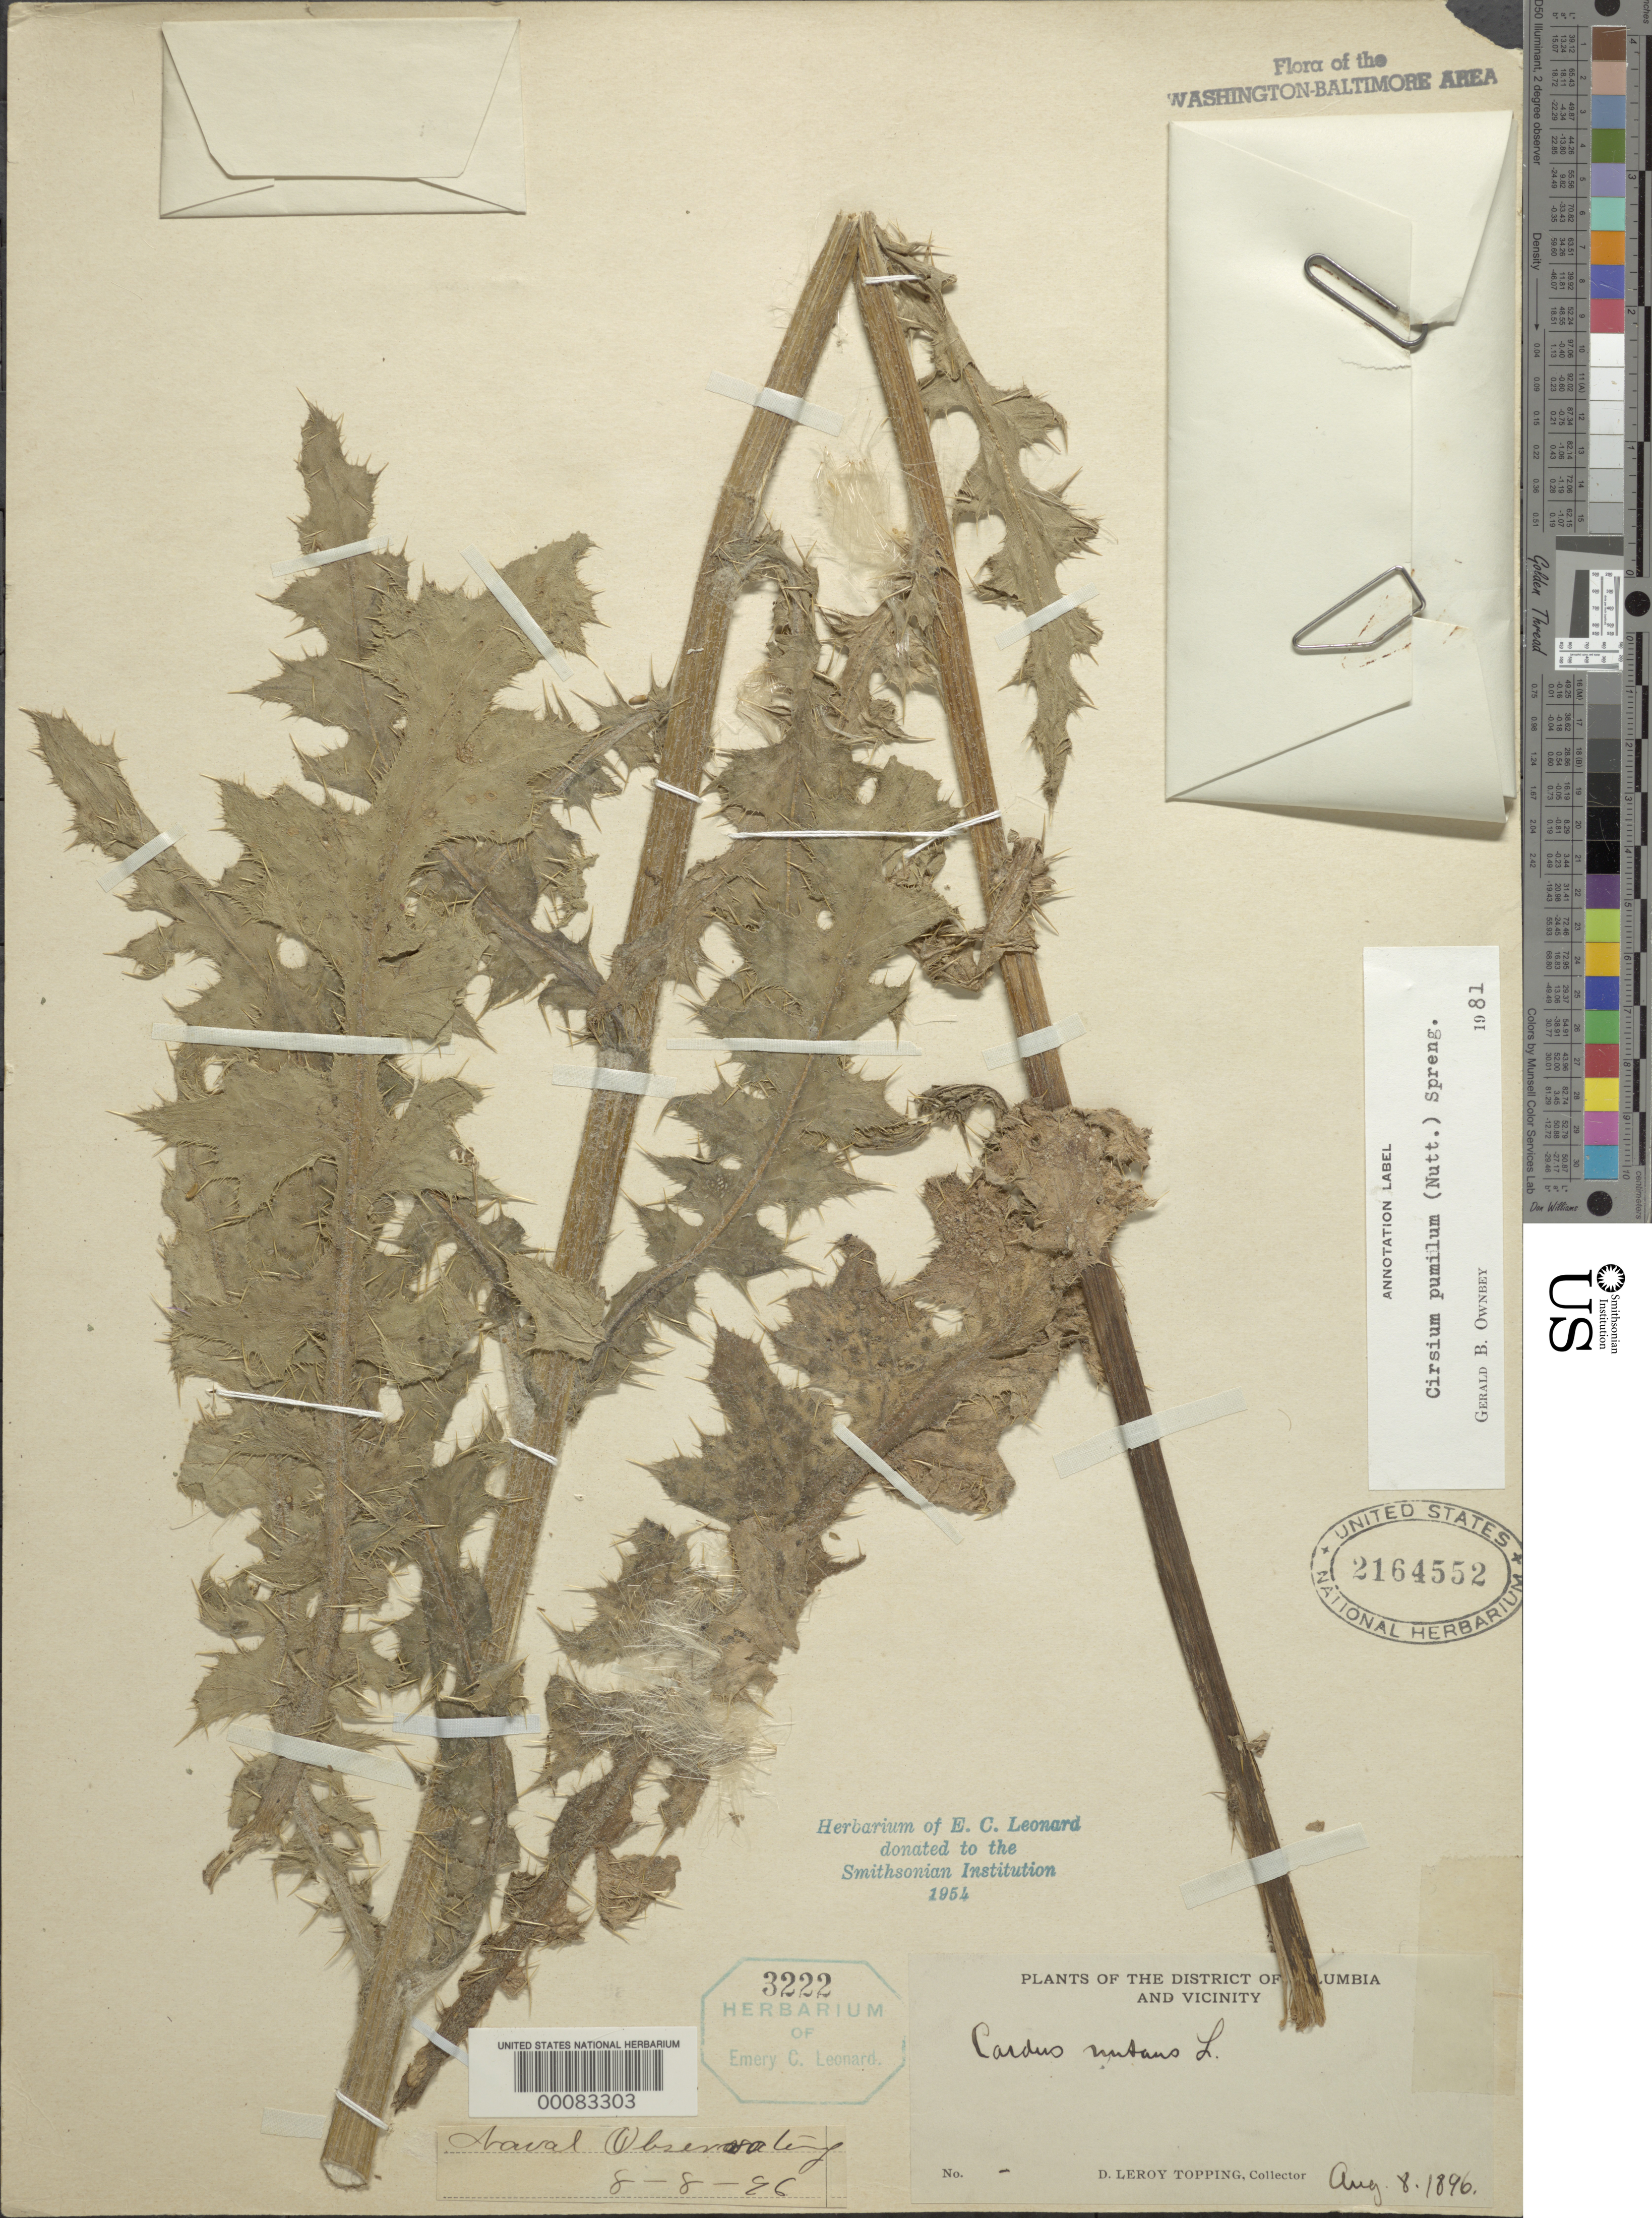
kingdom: Plantae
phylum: Tracheophyta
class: Magnoliopsida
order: Asterales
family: Asteraceae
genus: Cirsium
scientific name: Cirsium pumilum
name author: (Nutt.) Spreng.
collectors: D. L. Topping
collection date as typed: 08 Aug 1896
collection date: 1896-08-08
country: United States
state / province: District of Columbia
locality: Naval Observatory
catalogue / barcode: US 2164552